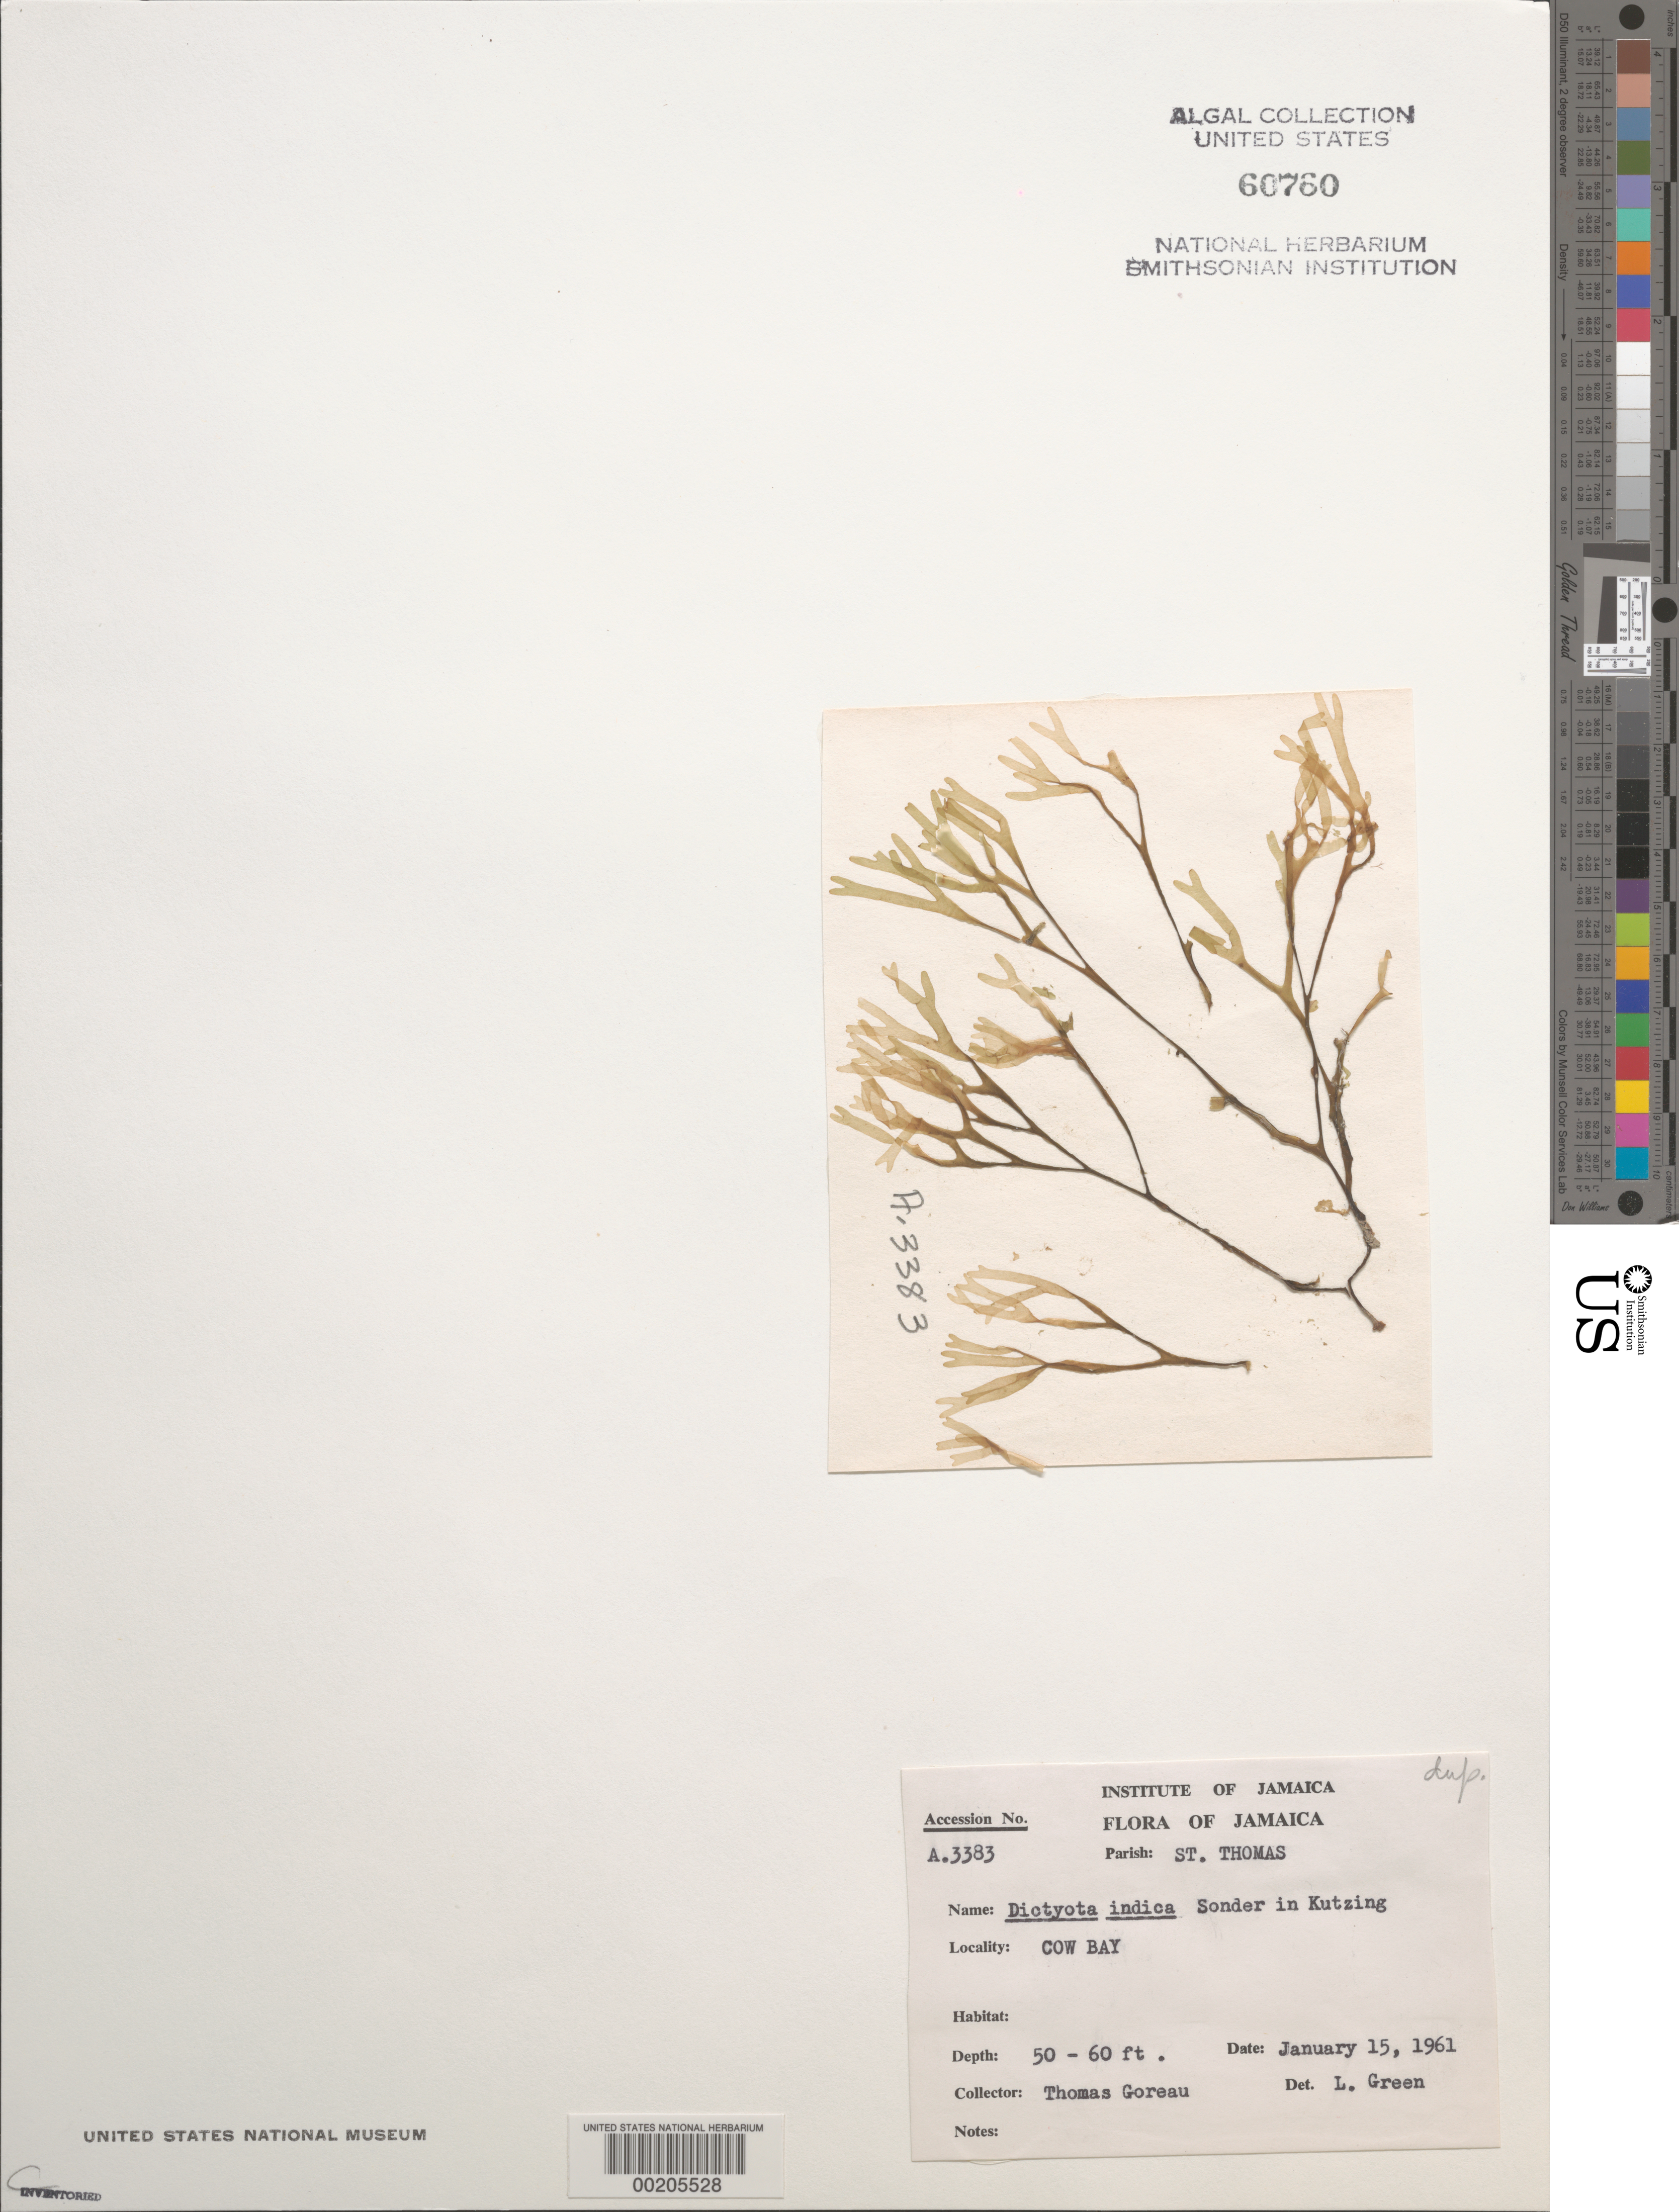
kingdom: Chromista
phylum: Ochrophyta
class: Phaeophyceae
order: Dictyotales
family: Dictyotaceae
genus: Dictyota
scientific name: Dictyota indica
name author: Anand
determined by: Green, L.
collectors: T. F. Goreau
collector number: A.3383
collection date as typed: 15 Jan 1961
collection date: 1961-01-15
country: Jamaica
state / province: Saint Thomas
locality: Cow bay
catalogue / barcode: US 60760